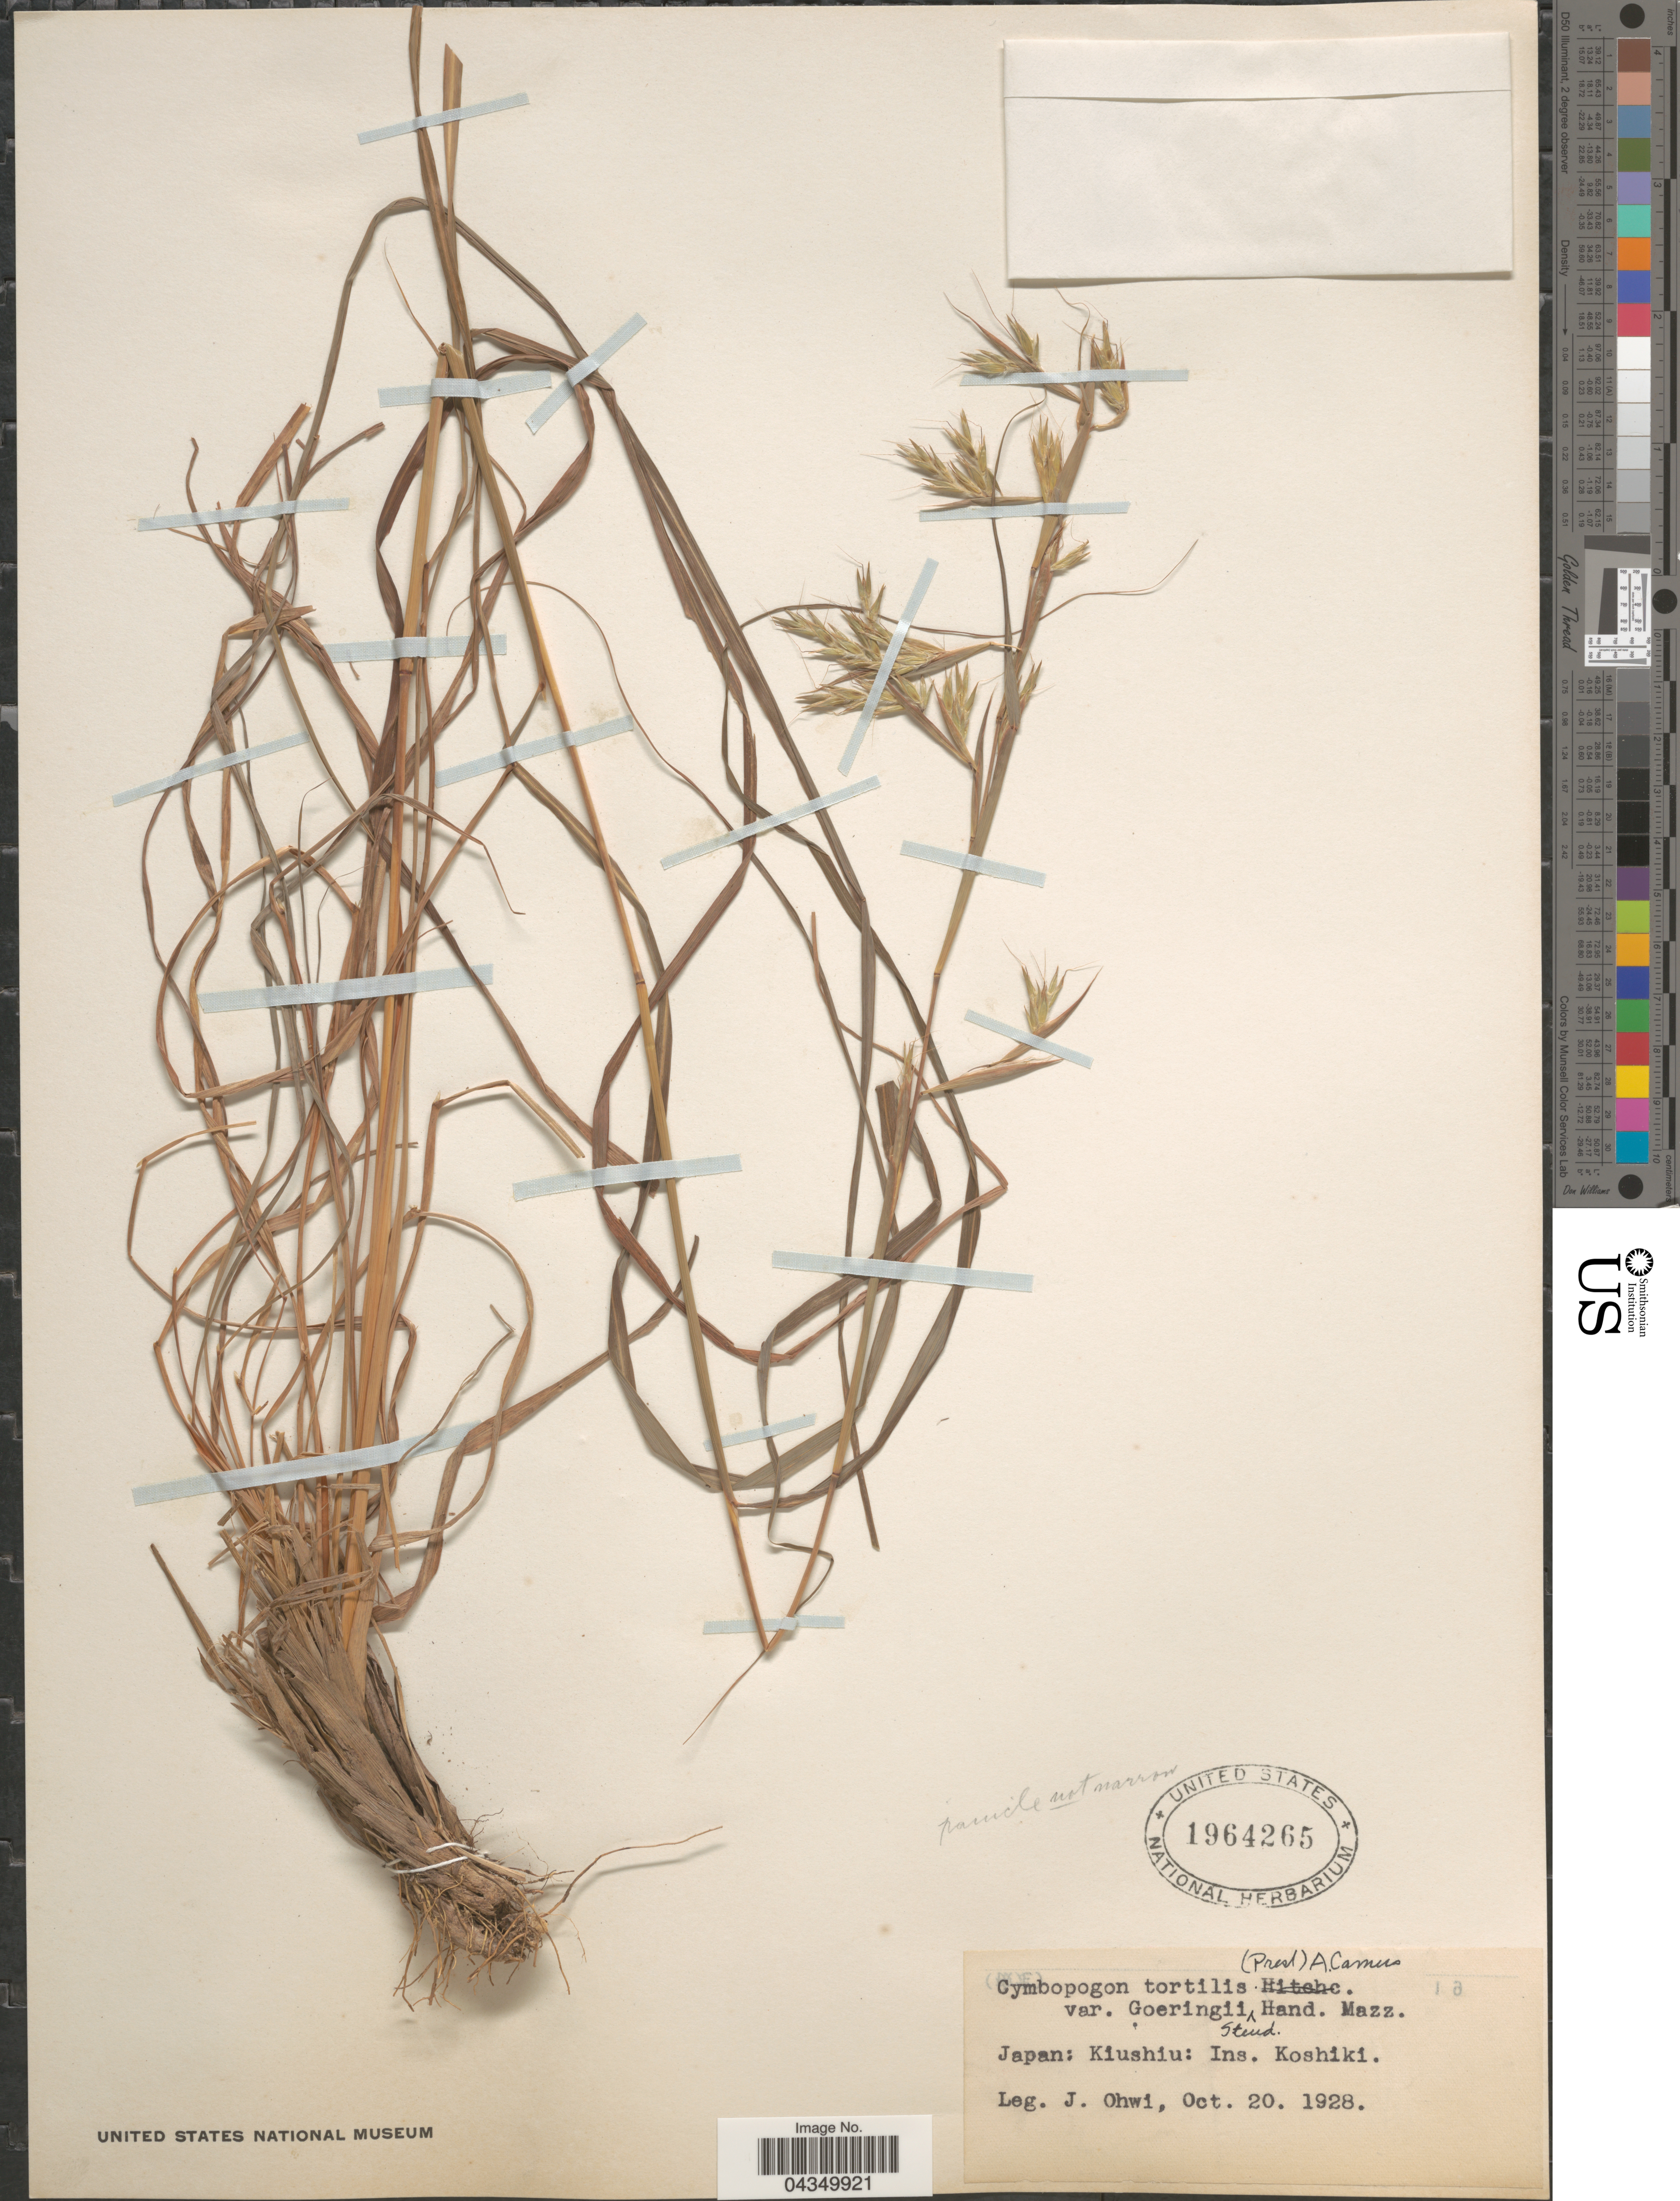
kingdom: Plantae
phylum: Tracheophyta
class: Liliopsida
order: Poales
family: Poaceae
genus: Cymbopogon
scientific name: Cymbopogon goeringii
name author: A. Camus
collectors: J. Ohwi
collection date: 1928-10-20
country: Japan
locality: Kiushiu: Ins. Koshiki.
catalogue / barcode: US 1964265